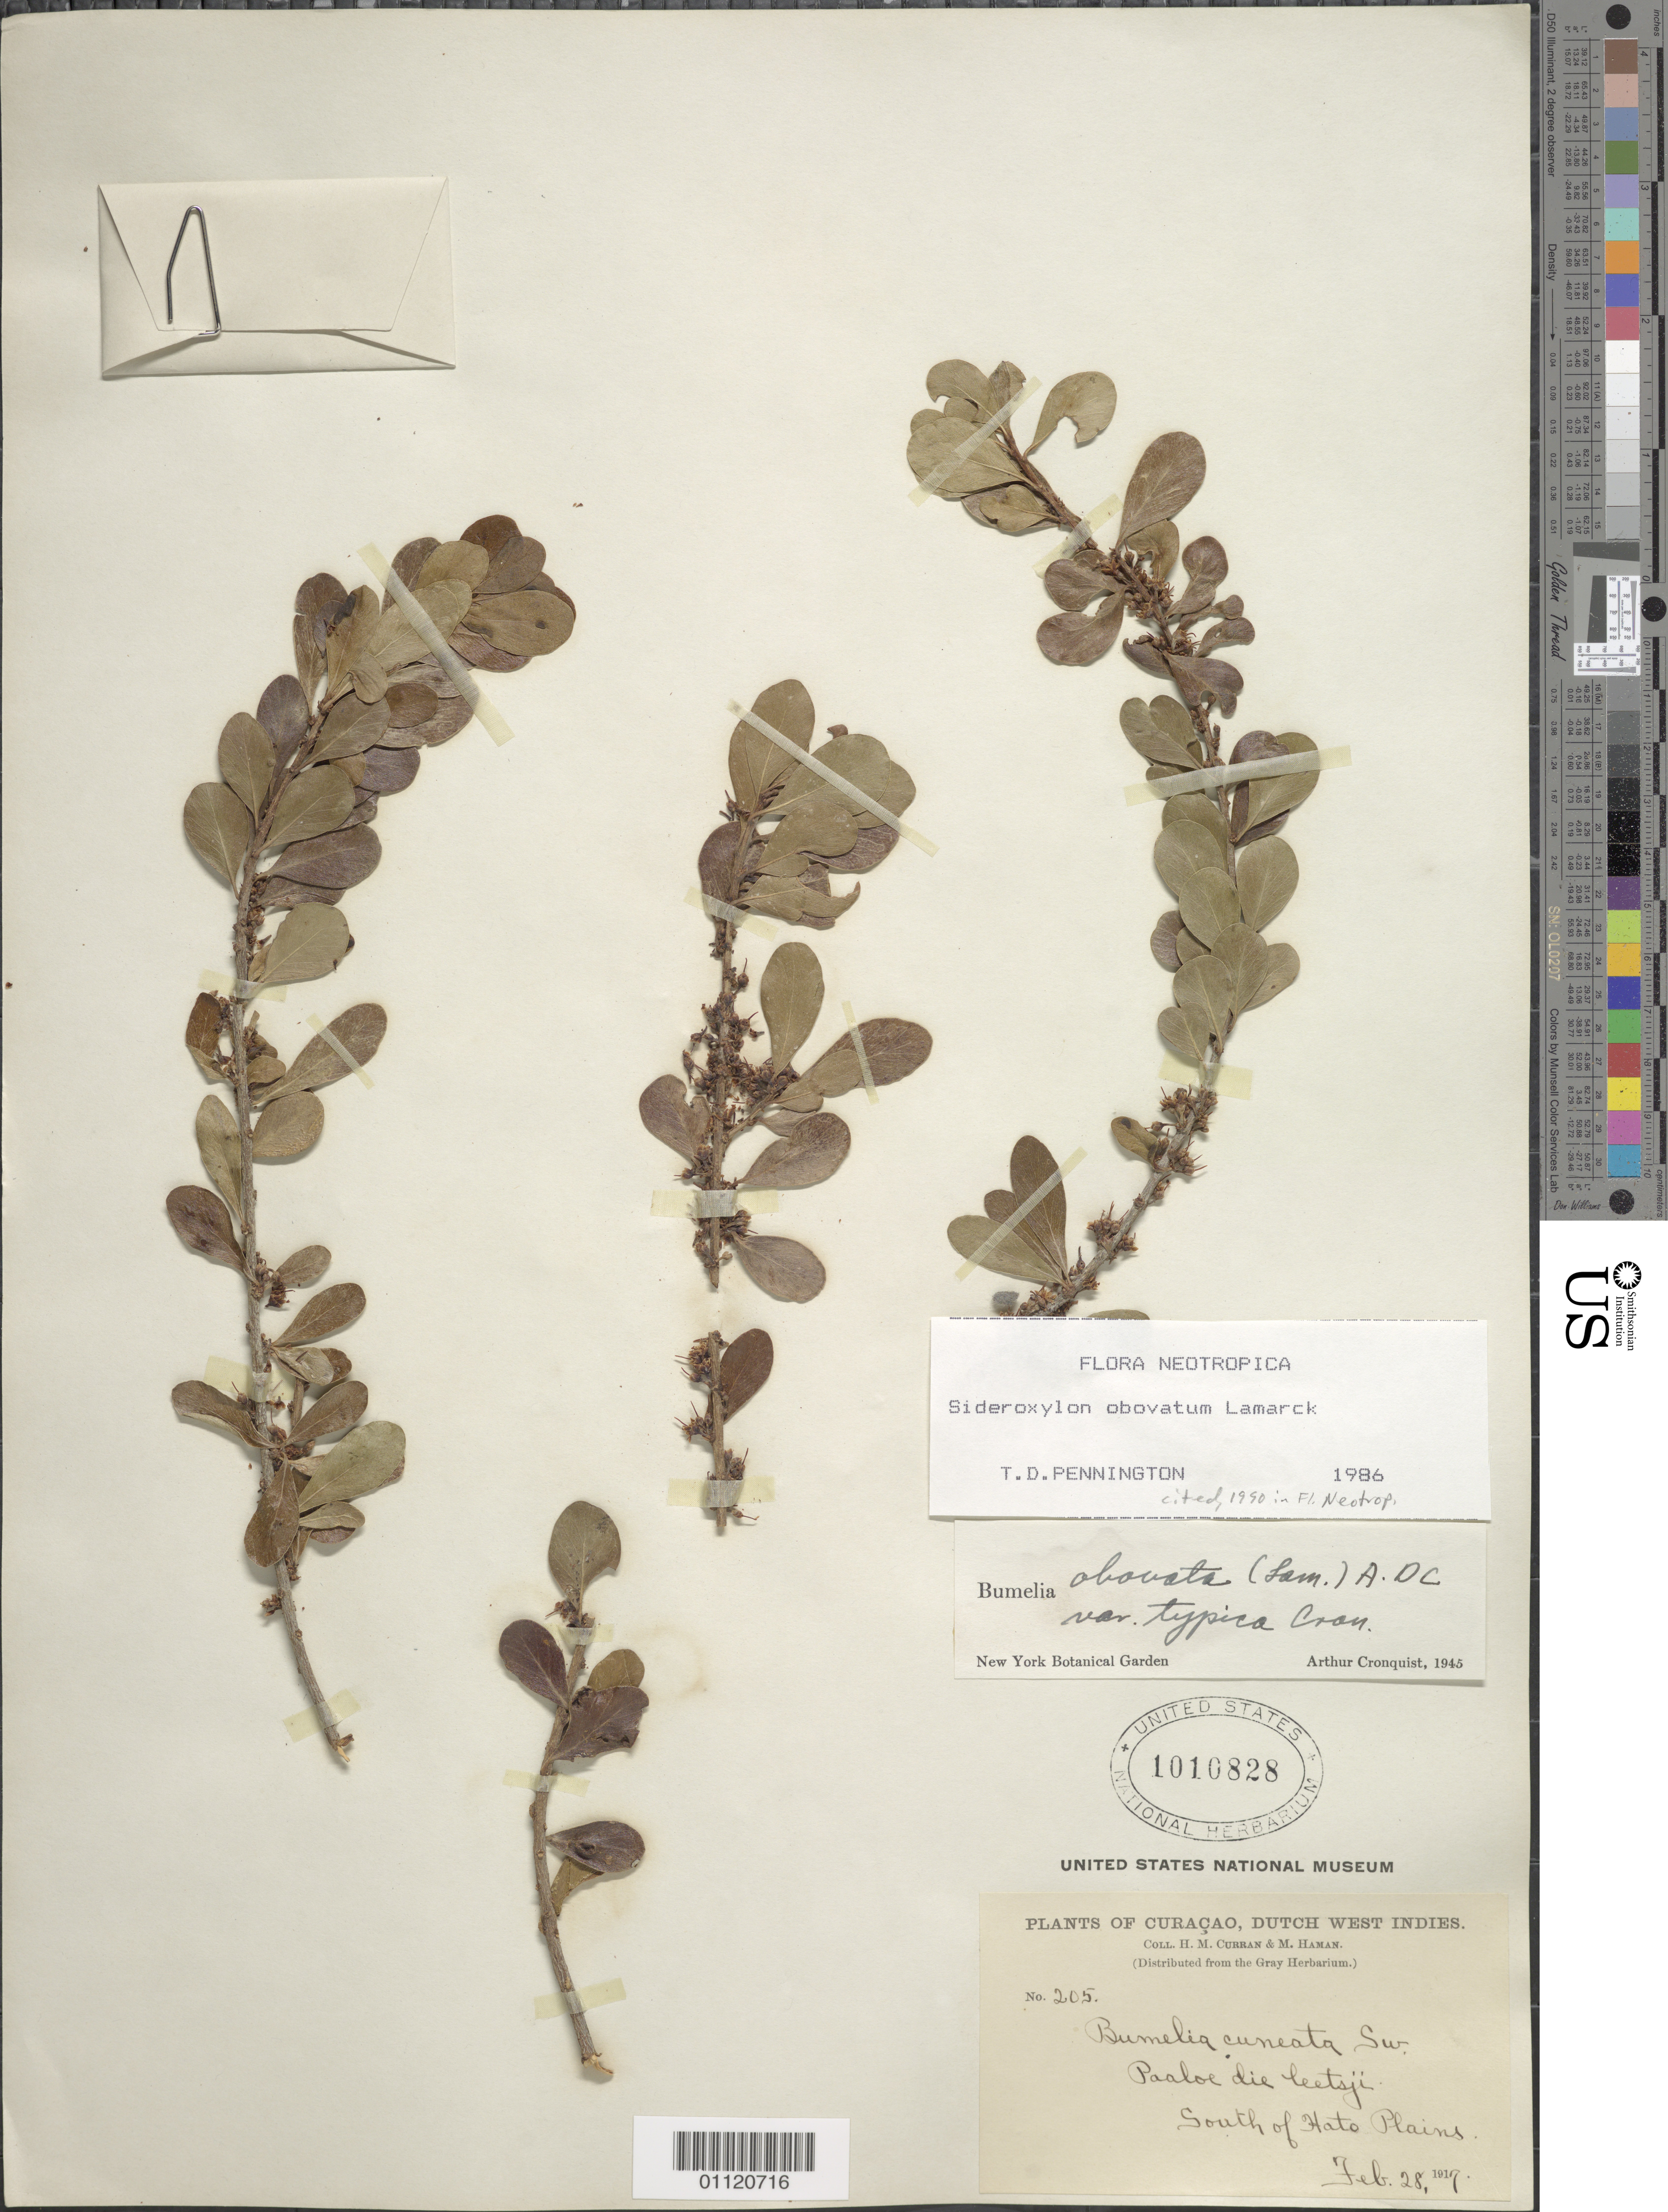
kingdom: Plantae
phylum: Tracheophyta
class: Magnoliopsida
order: Ericales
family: Sapotaceae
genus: Sideroxylon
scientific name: Sideroxylon obovatum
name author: Lam.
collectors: H. M. Curran & M. Haman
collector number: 205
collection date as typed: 28 Feb 1917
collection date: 1917-02-28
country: Curaçao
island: Curaçao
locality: S of Hato Plains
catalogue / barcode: US 1010828